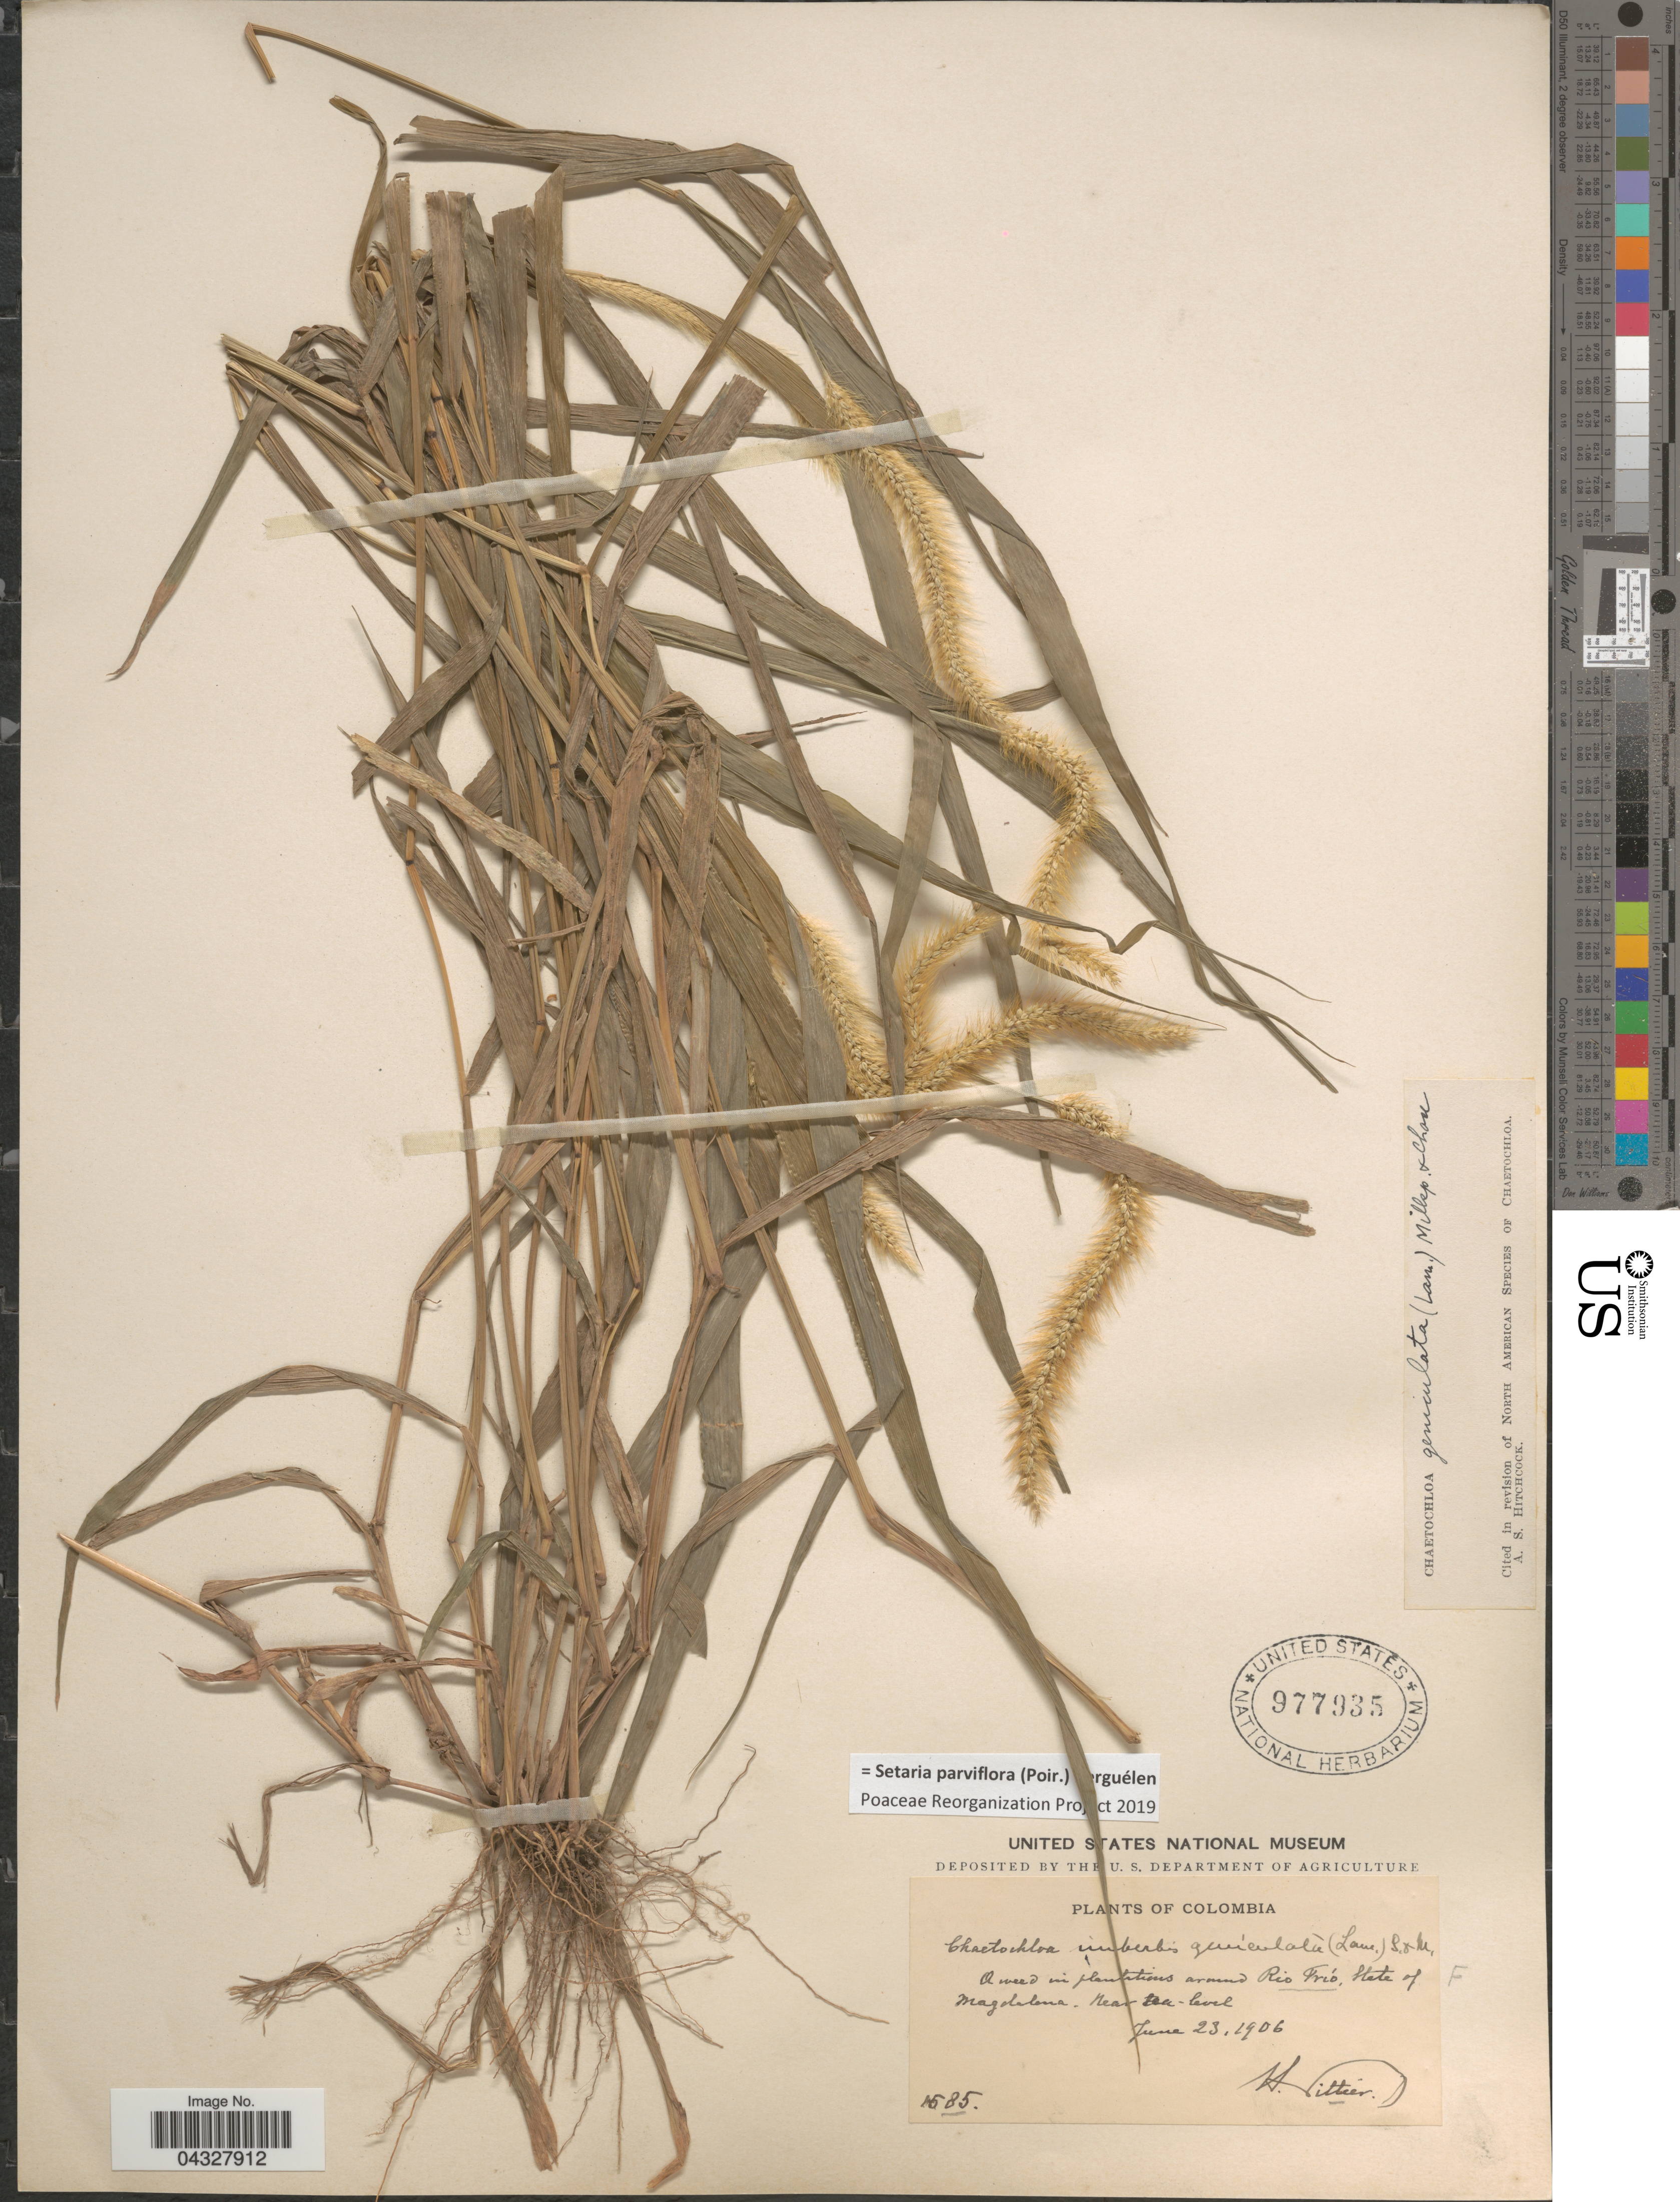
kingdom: Plantae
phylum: Tracheophyta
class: Liliopsida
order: Poales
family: Poaceae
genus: Setaria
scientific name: Setaria parviflora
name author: (Poir.) Kerguélen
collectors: H. F. Pittier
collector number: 1585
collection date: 1906-06-23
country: Colombia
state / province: Magdalena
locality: Around Rio Frío.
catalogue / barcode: US 977935